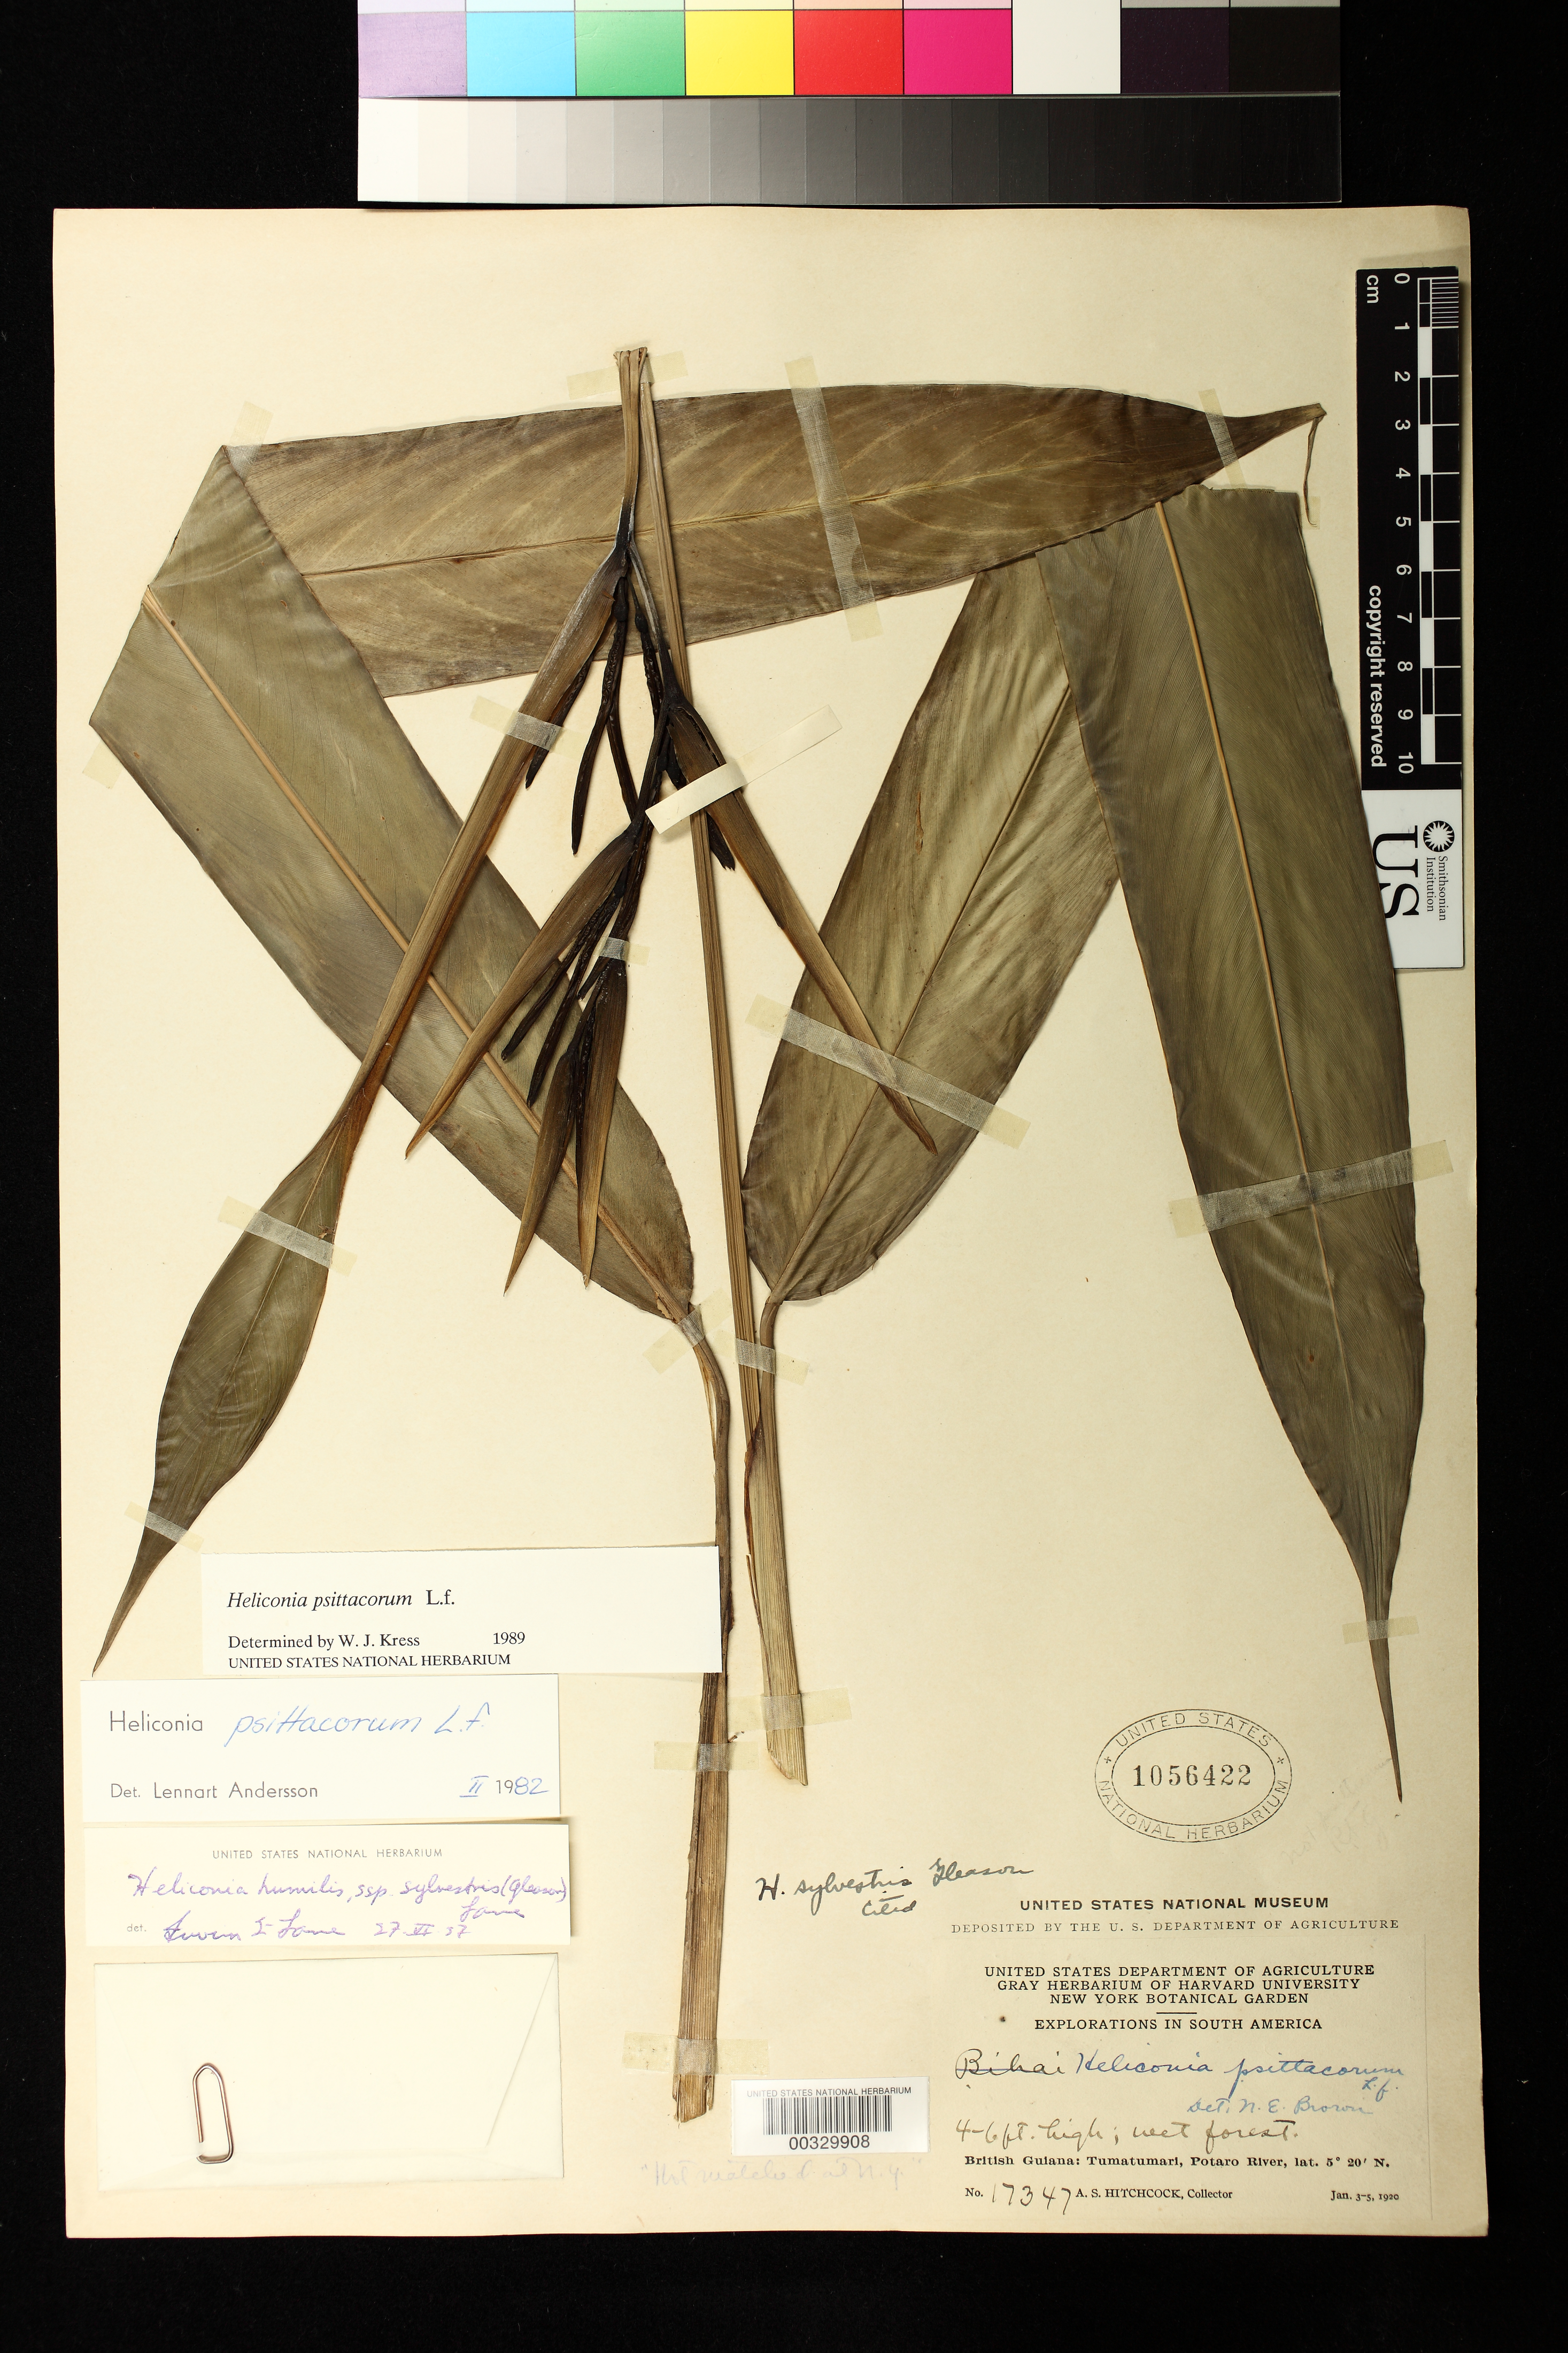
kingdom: Plantae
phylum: Tracheophyta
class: Liliopsida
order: Zingiberales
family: Heliconiaceae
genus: Heliconia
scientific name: Heliconia psittacorum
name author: L. f.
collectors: A. S. Hitchcock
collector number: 17347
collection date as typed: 03 Jan 1920 to 05 Jan 1920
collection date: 1920-01-03/1920-01-05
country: Guyana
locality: Tumatumari, potaro river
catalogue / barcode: US 1056422